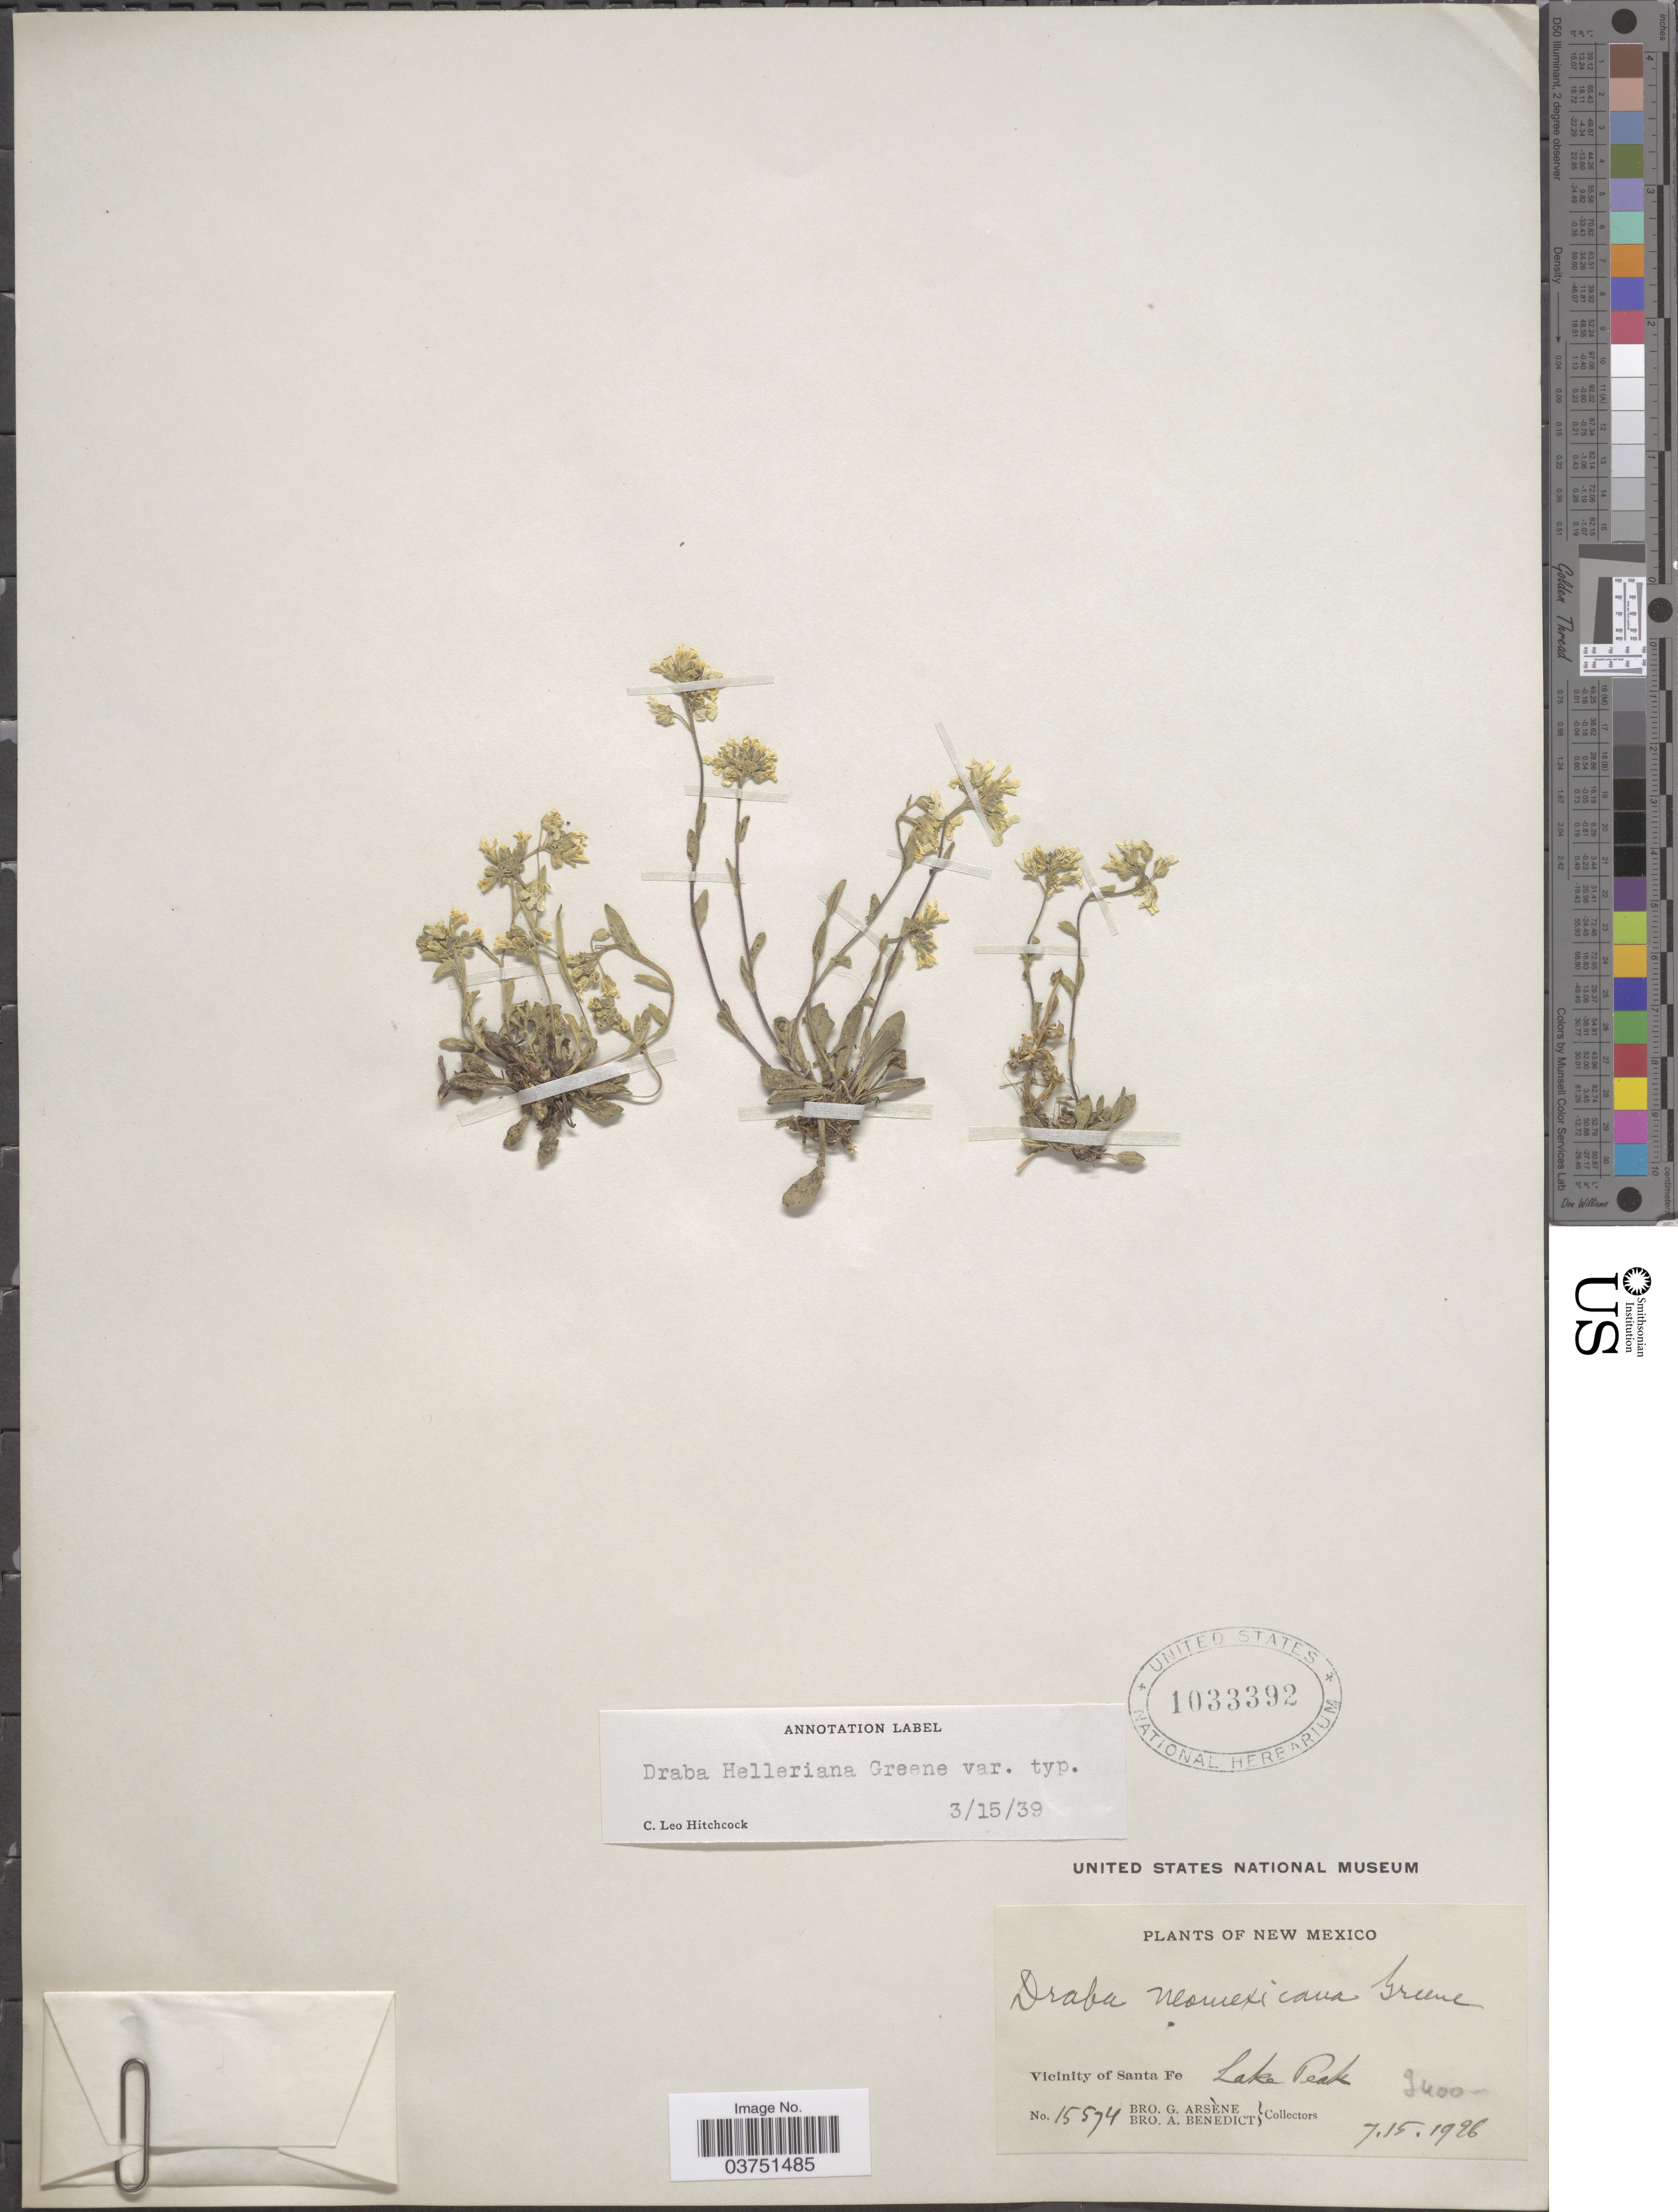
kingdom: Plantae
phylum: Tracheophyta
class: Magnoliopsida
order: Brassicales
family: Brassicaceae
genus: Draba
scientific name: Draba helleriana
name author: Greene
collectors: Bro. G. Arsène & Bro. A. Benedict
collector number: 15574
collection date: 1926-07-15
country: United States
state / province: New Mexico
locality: Vicinity of Santa Fe, Lake Peak.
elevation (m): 3400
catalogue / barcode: US 1033392